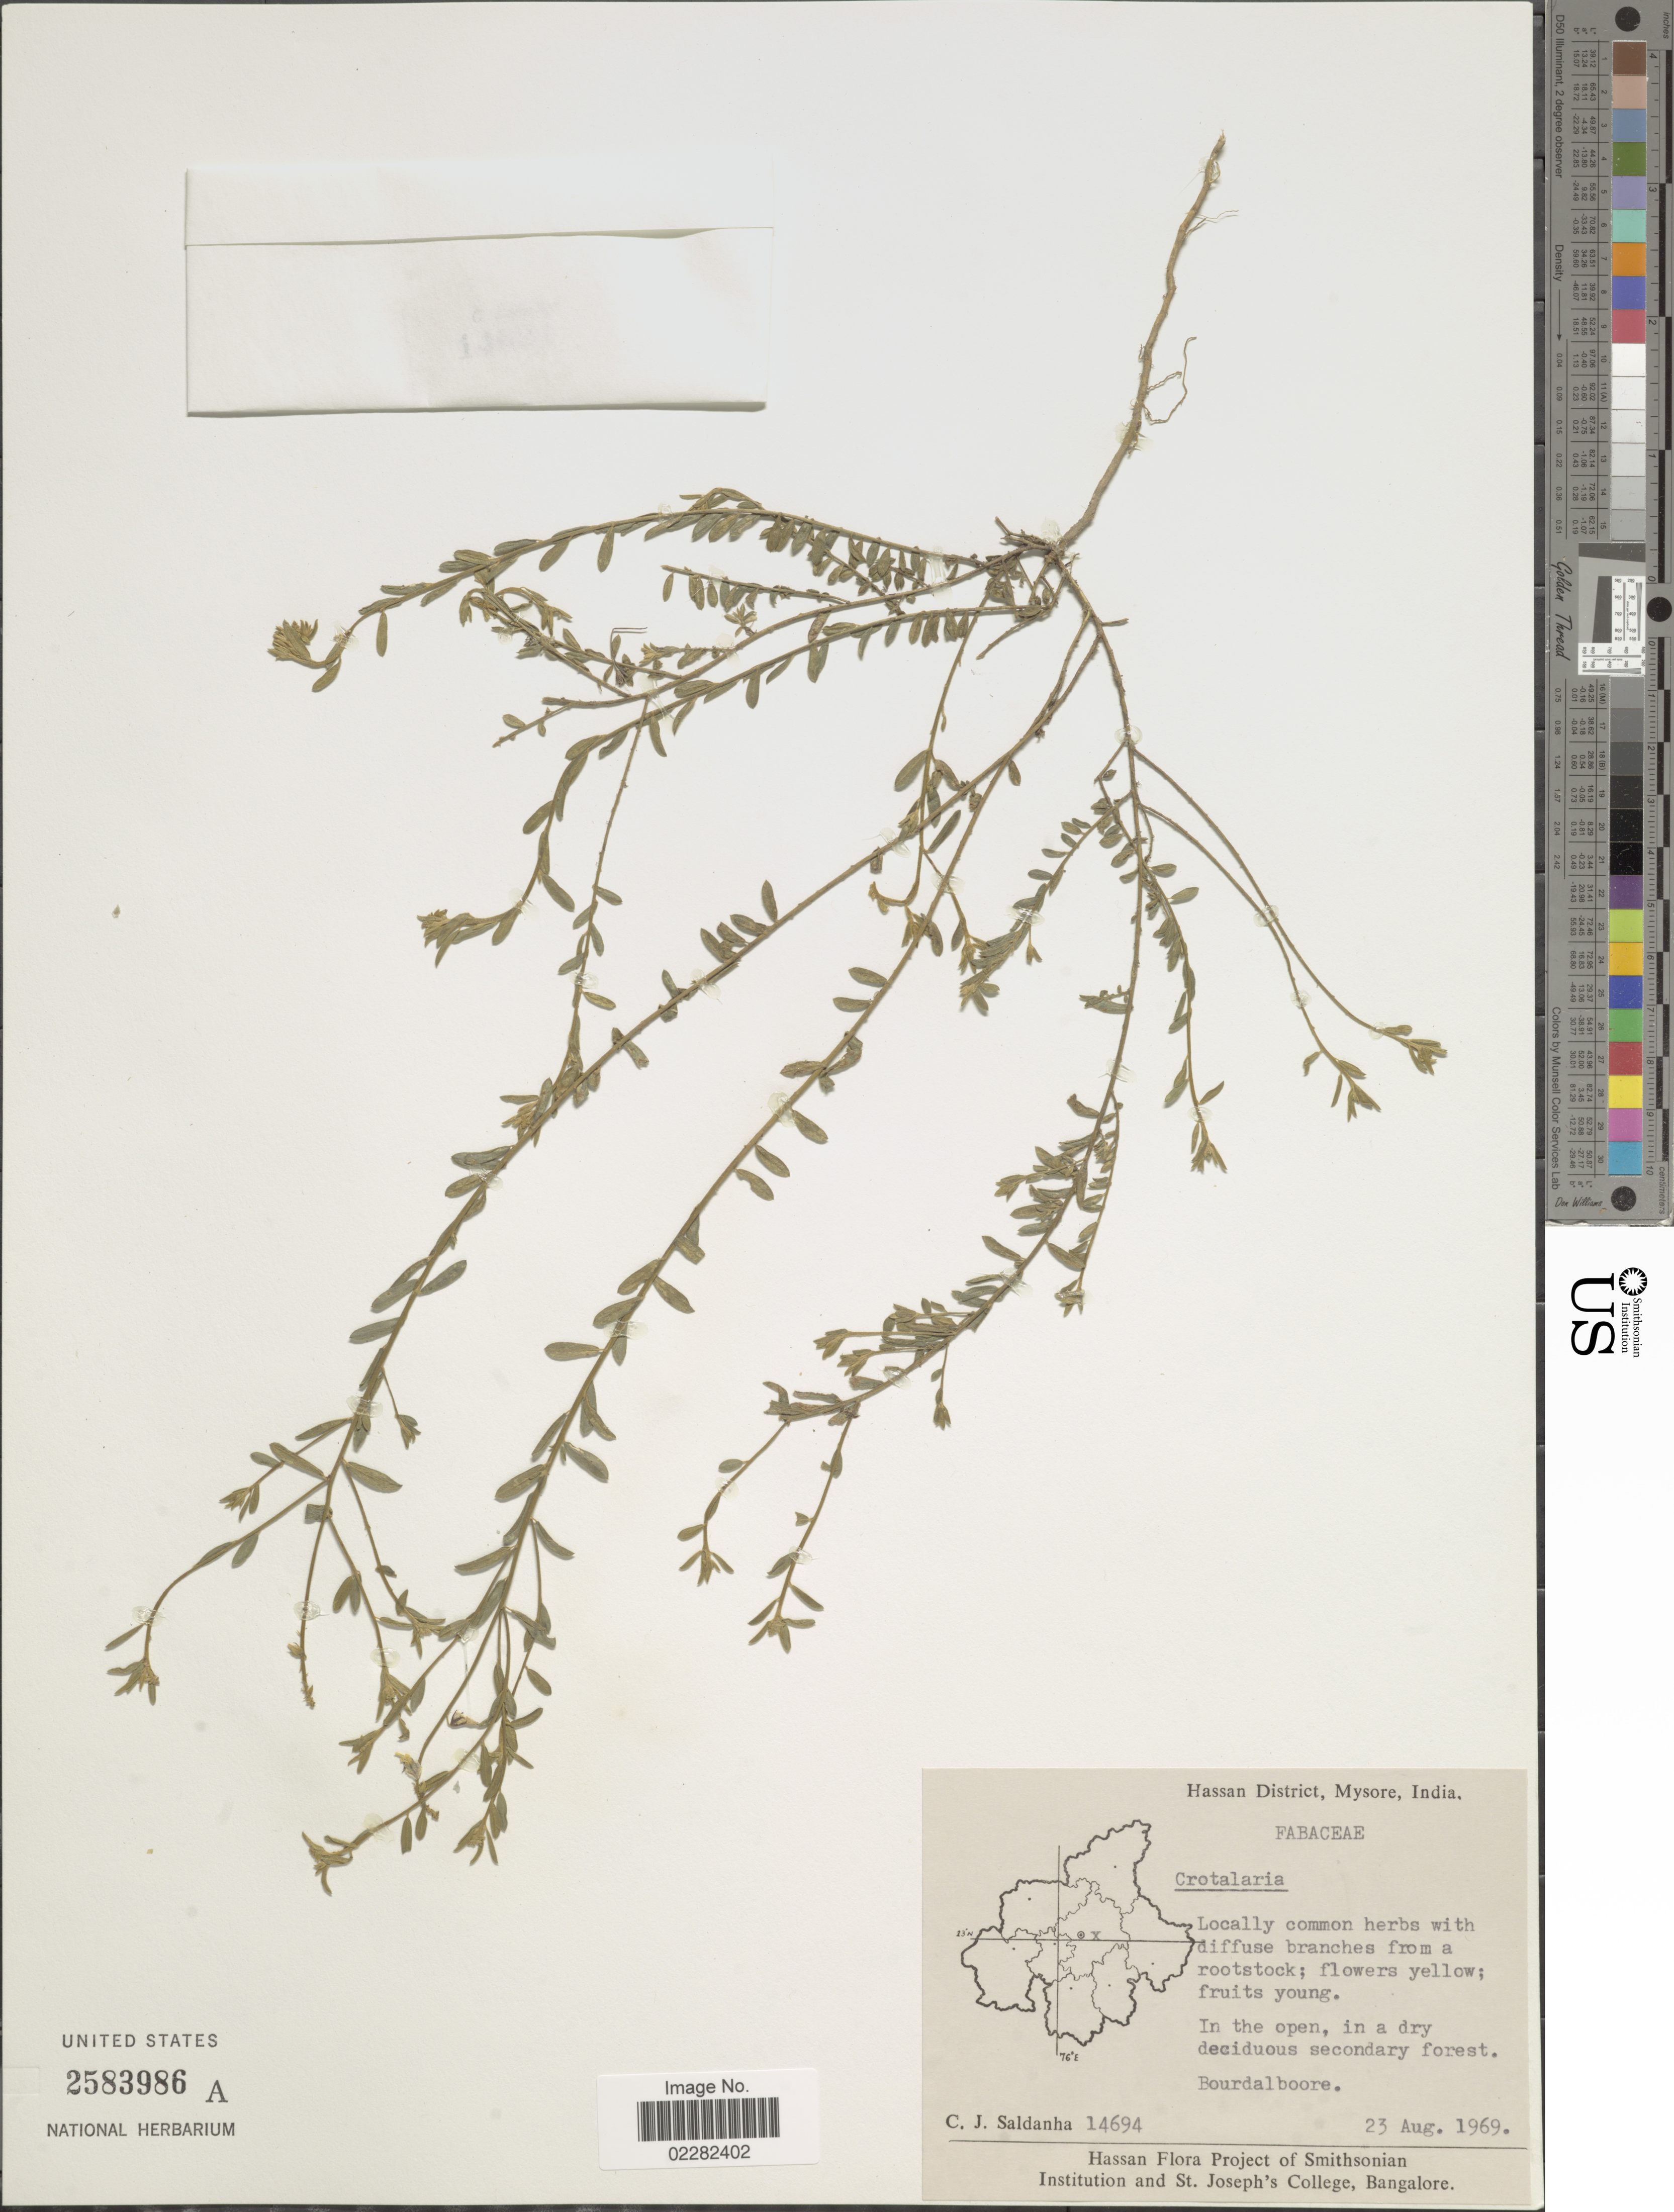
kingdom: Plantae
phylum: Tracheophyta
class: Magnoliopsida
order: Fabales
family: Fabaceae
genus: Crotalaria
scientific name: Crotalaria sp.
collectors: C. J. Saldanha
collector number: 14694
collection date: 1969-08-23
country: India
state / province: Karnataka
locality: Hassan District, Mysore, Bourdalboore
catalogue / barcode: US 2583986A